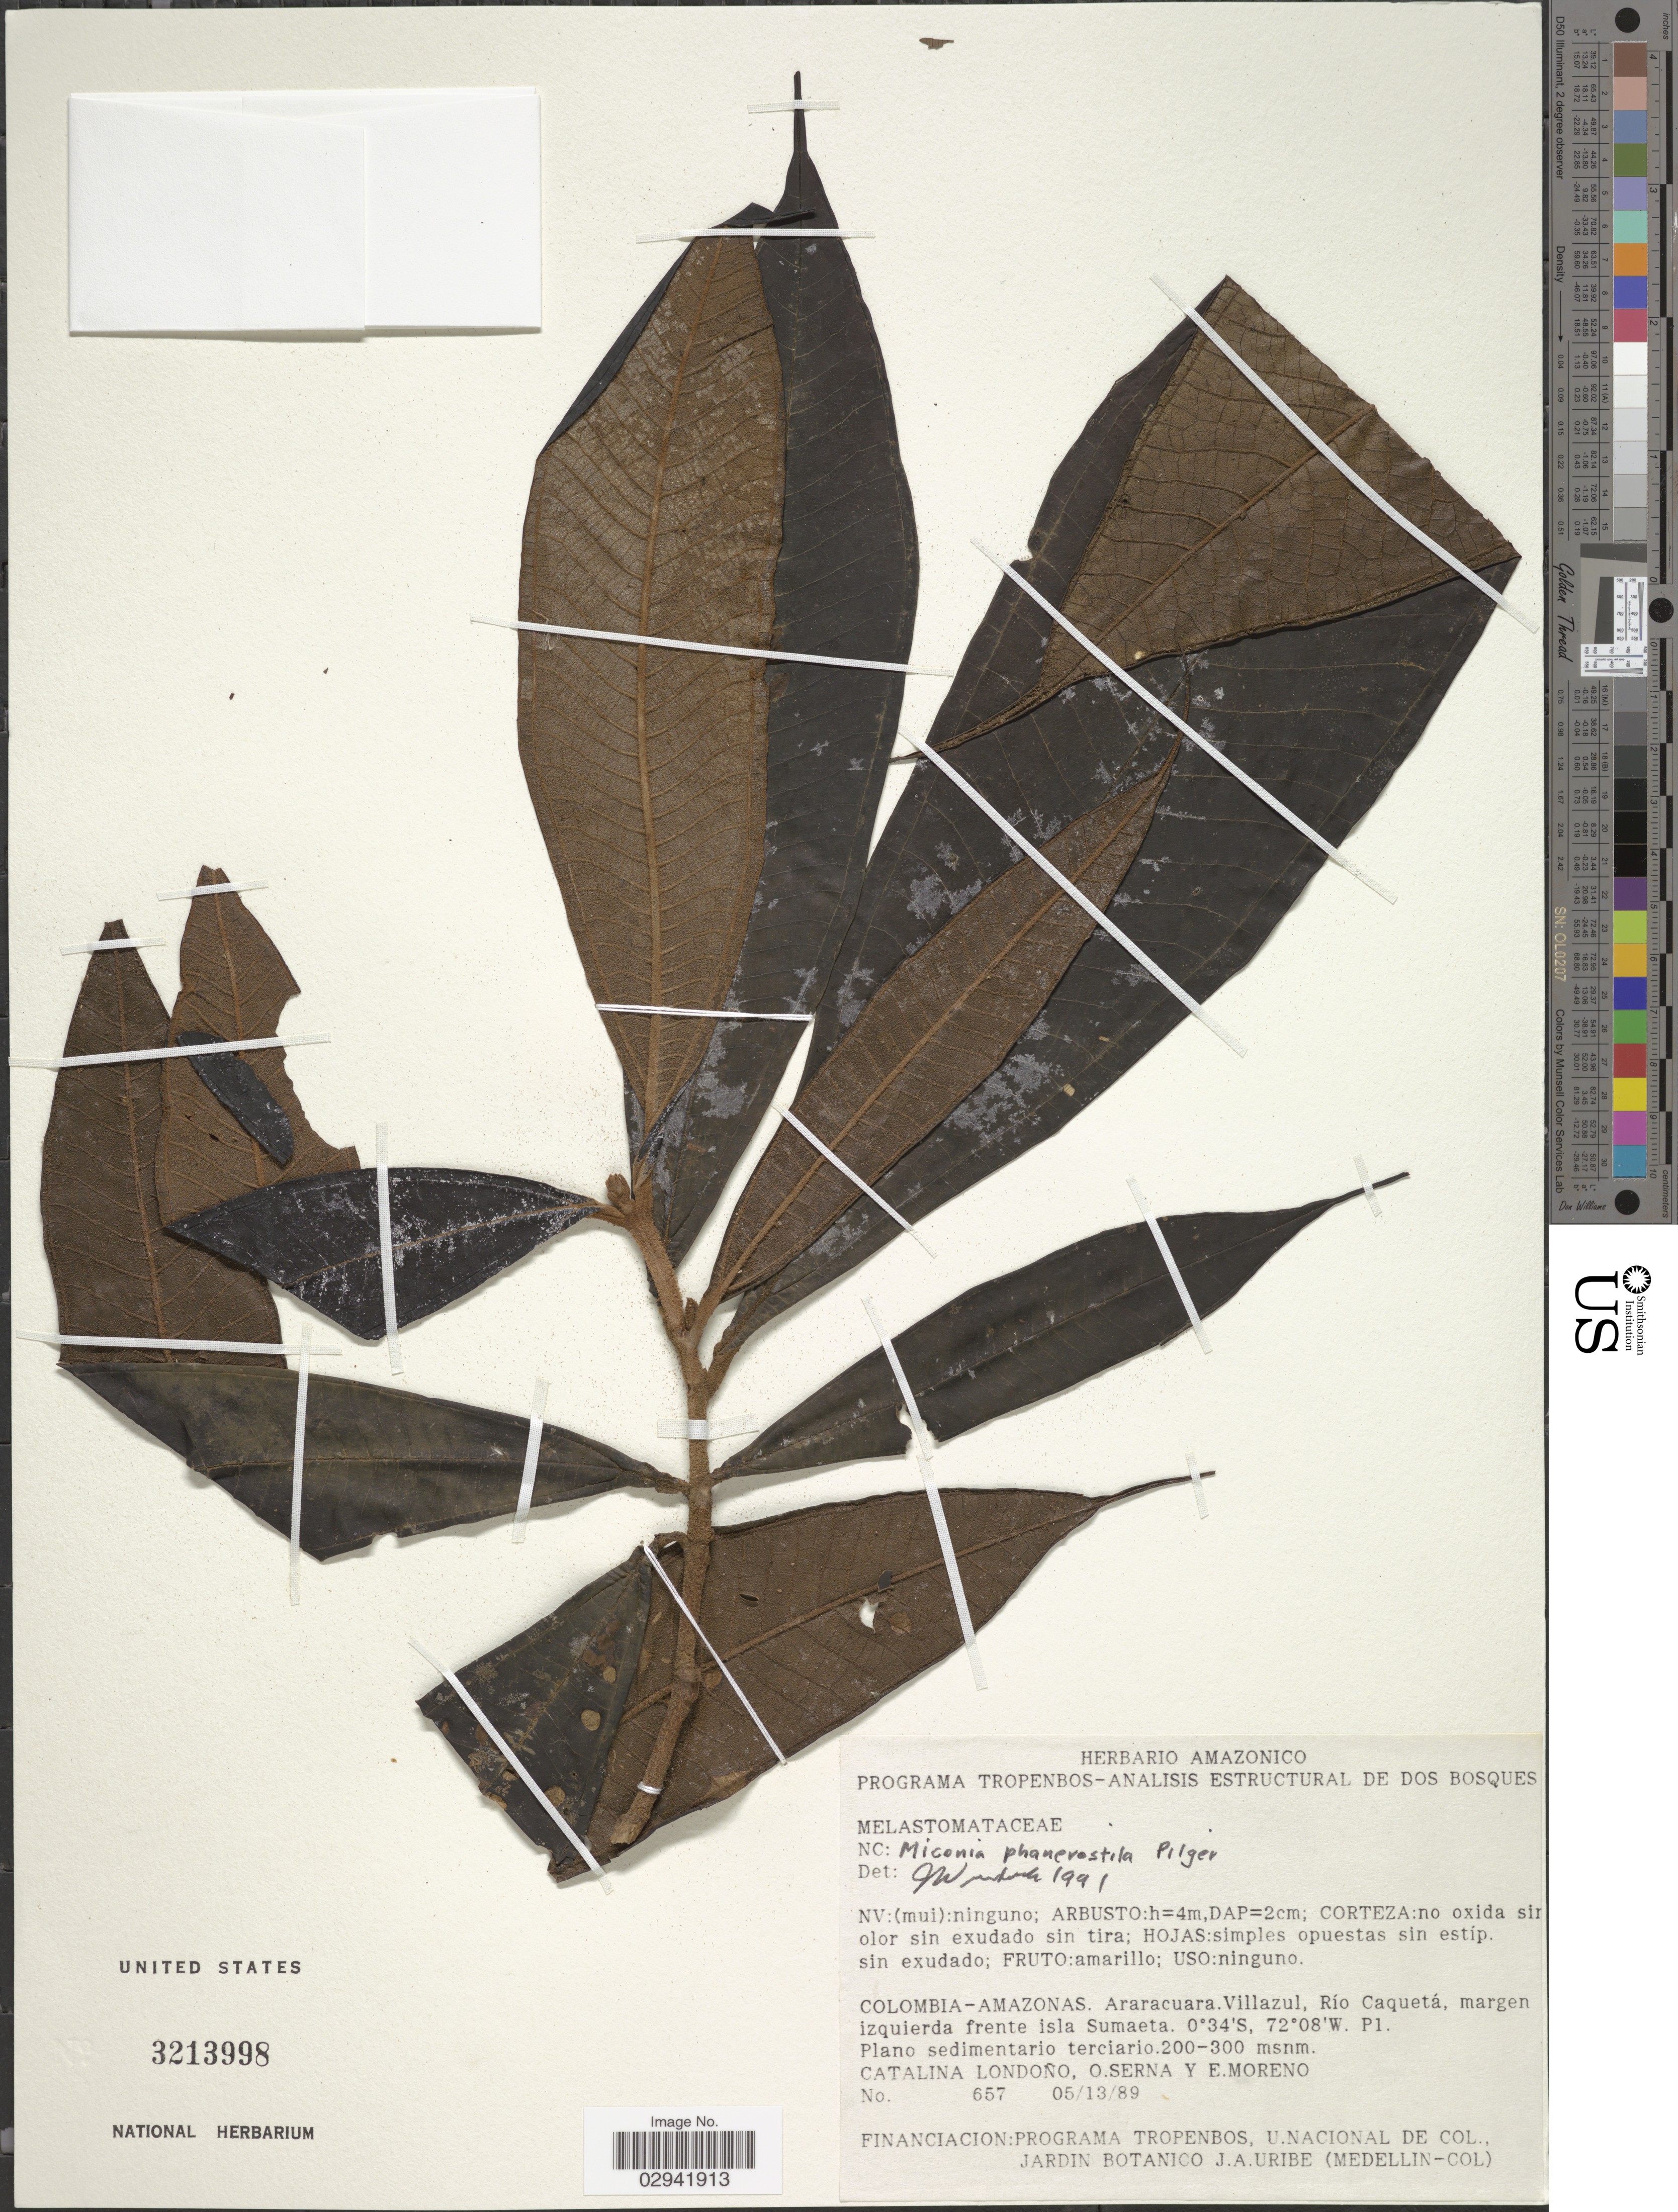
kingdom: Plantae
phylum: Tracheophyta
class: Magnoliopsida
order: Myrtales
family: Melastomataceae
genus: Miconia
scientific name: Miconia phanerostila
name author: Pilg.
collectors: C. Londoño, O. Serna & E. Moreno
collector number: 657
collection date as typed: Transcribed d/m/y: 13/5/89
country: Colombia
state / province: Amazônas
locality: Araracuara. Villazul, río Caquetá, margen izquierda frente isla Sumaeta.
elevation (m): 200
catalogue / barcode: US 3213998